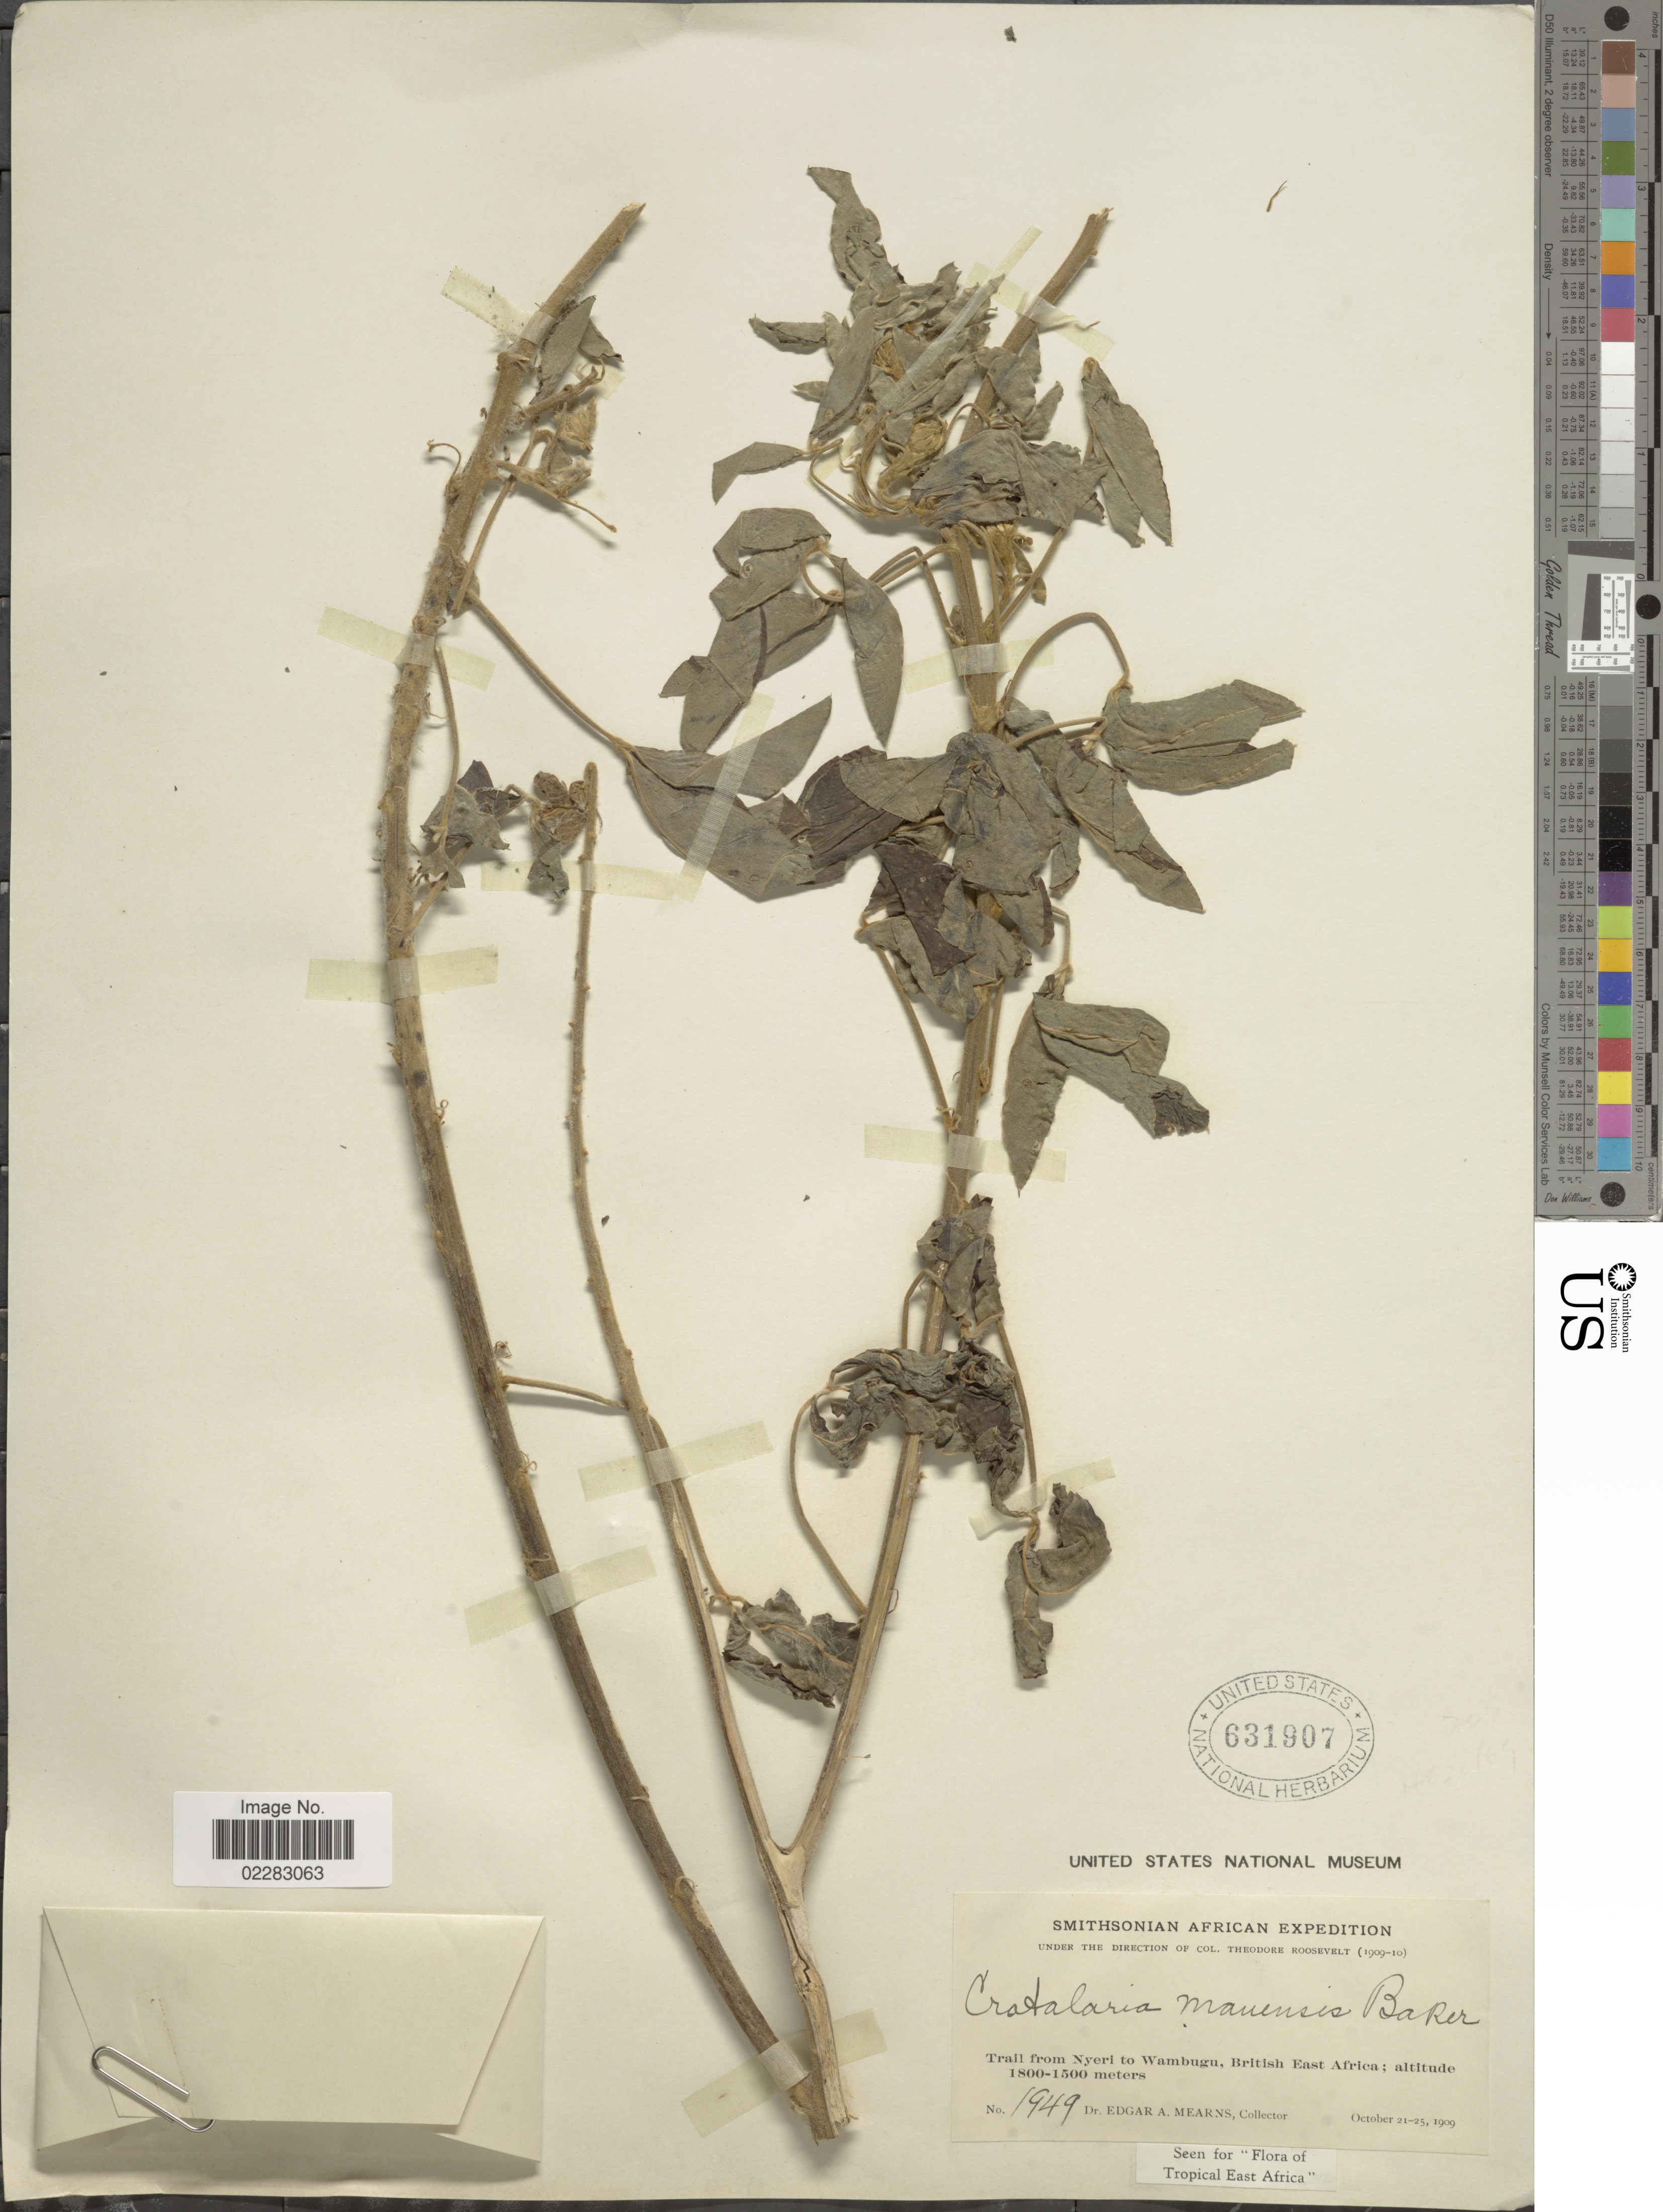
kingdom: Plantae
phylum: Tracheophyta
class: Magnoliopsida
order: Fabales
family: Fabaceae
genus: Crotalaria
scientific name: Crotalaria mauensis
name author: Baker f.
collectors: E. A. Mearns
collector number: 1949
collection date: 1909-10-21/1909-10-25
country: Kenya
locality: Trail from Nyeri to Wambugu, British East Africa.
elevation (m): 1500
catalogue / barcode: US 631907